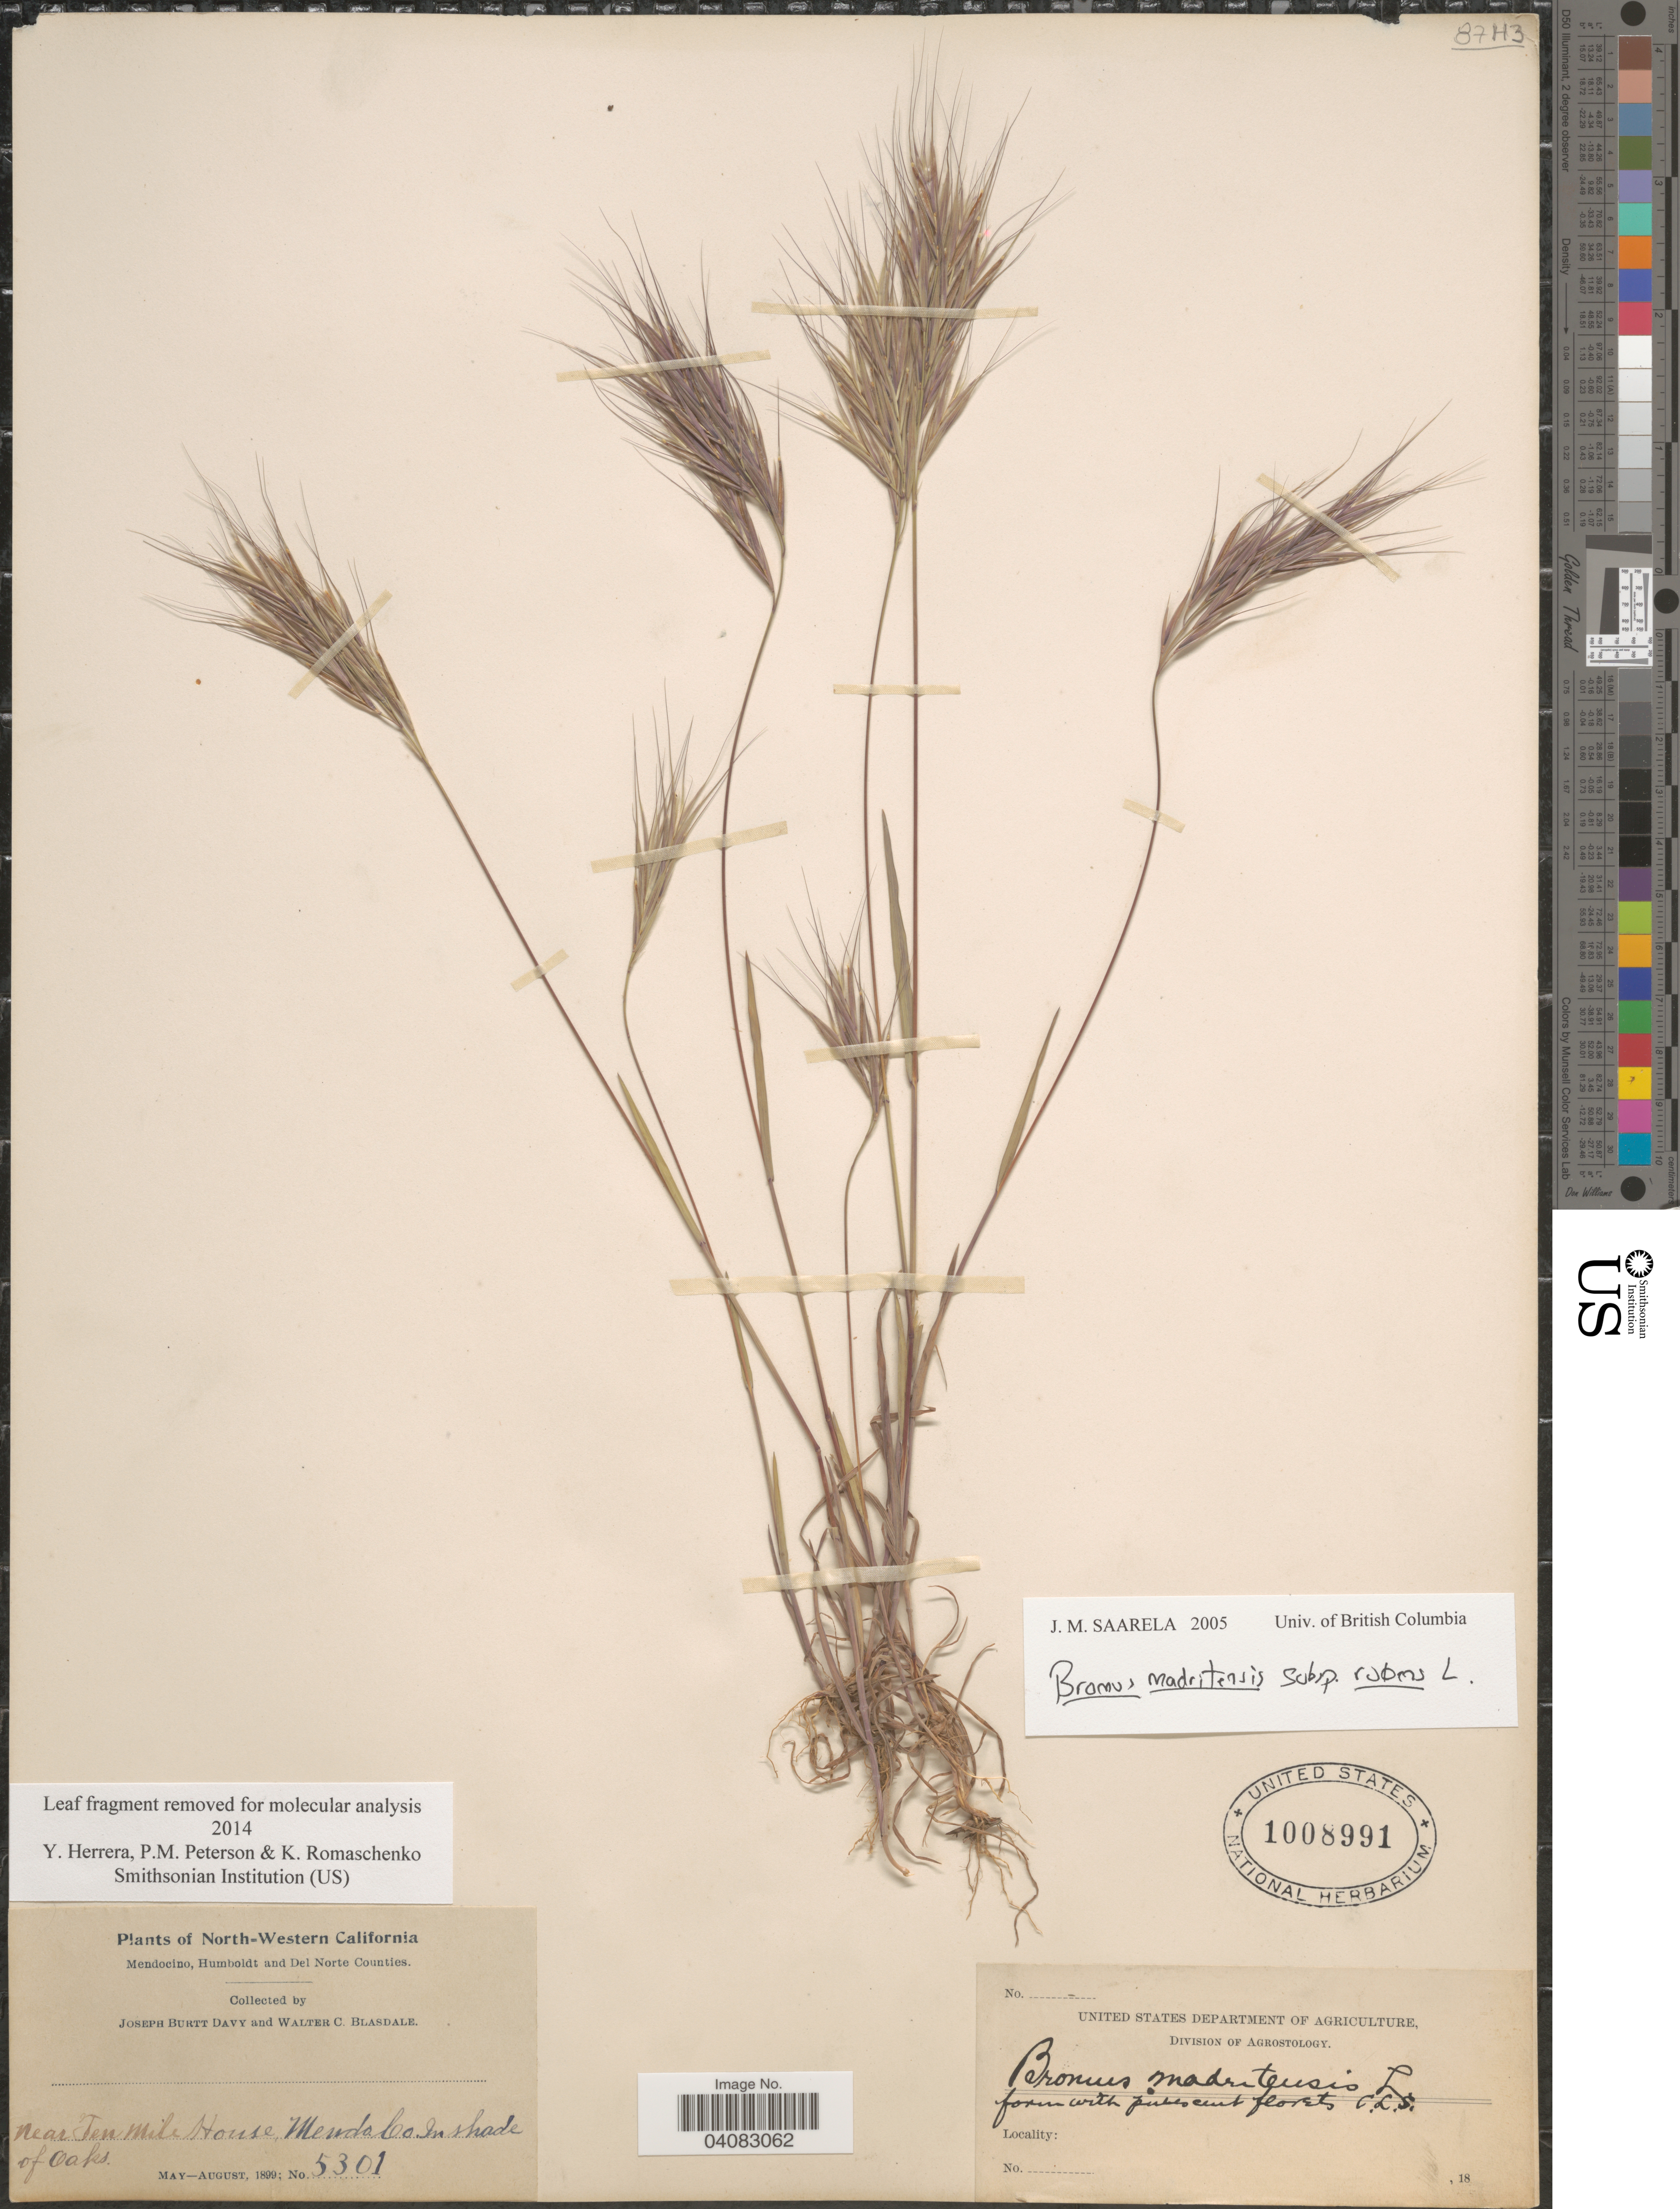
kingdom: Plantae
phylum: Tracheophyta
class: Liliopsida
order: Poales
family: Poaceae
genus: Bromus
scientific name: Bromus madritensis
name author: L.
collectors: J. Burtt Davy & W. Blasdale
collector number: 5301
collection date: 1899-05/1899-08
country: United States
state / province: California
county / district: Mendocino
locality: North-Western California. Near Ten Mile House, Mendocino Co. In shade of oaks.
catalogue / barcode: US 1008991